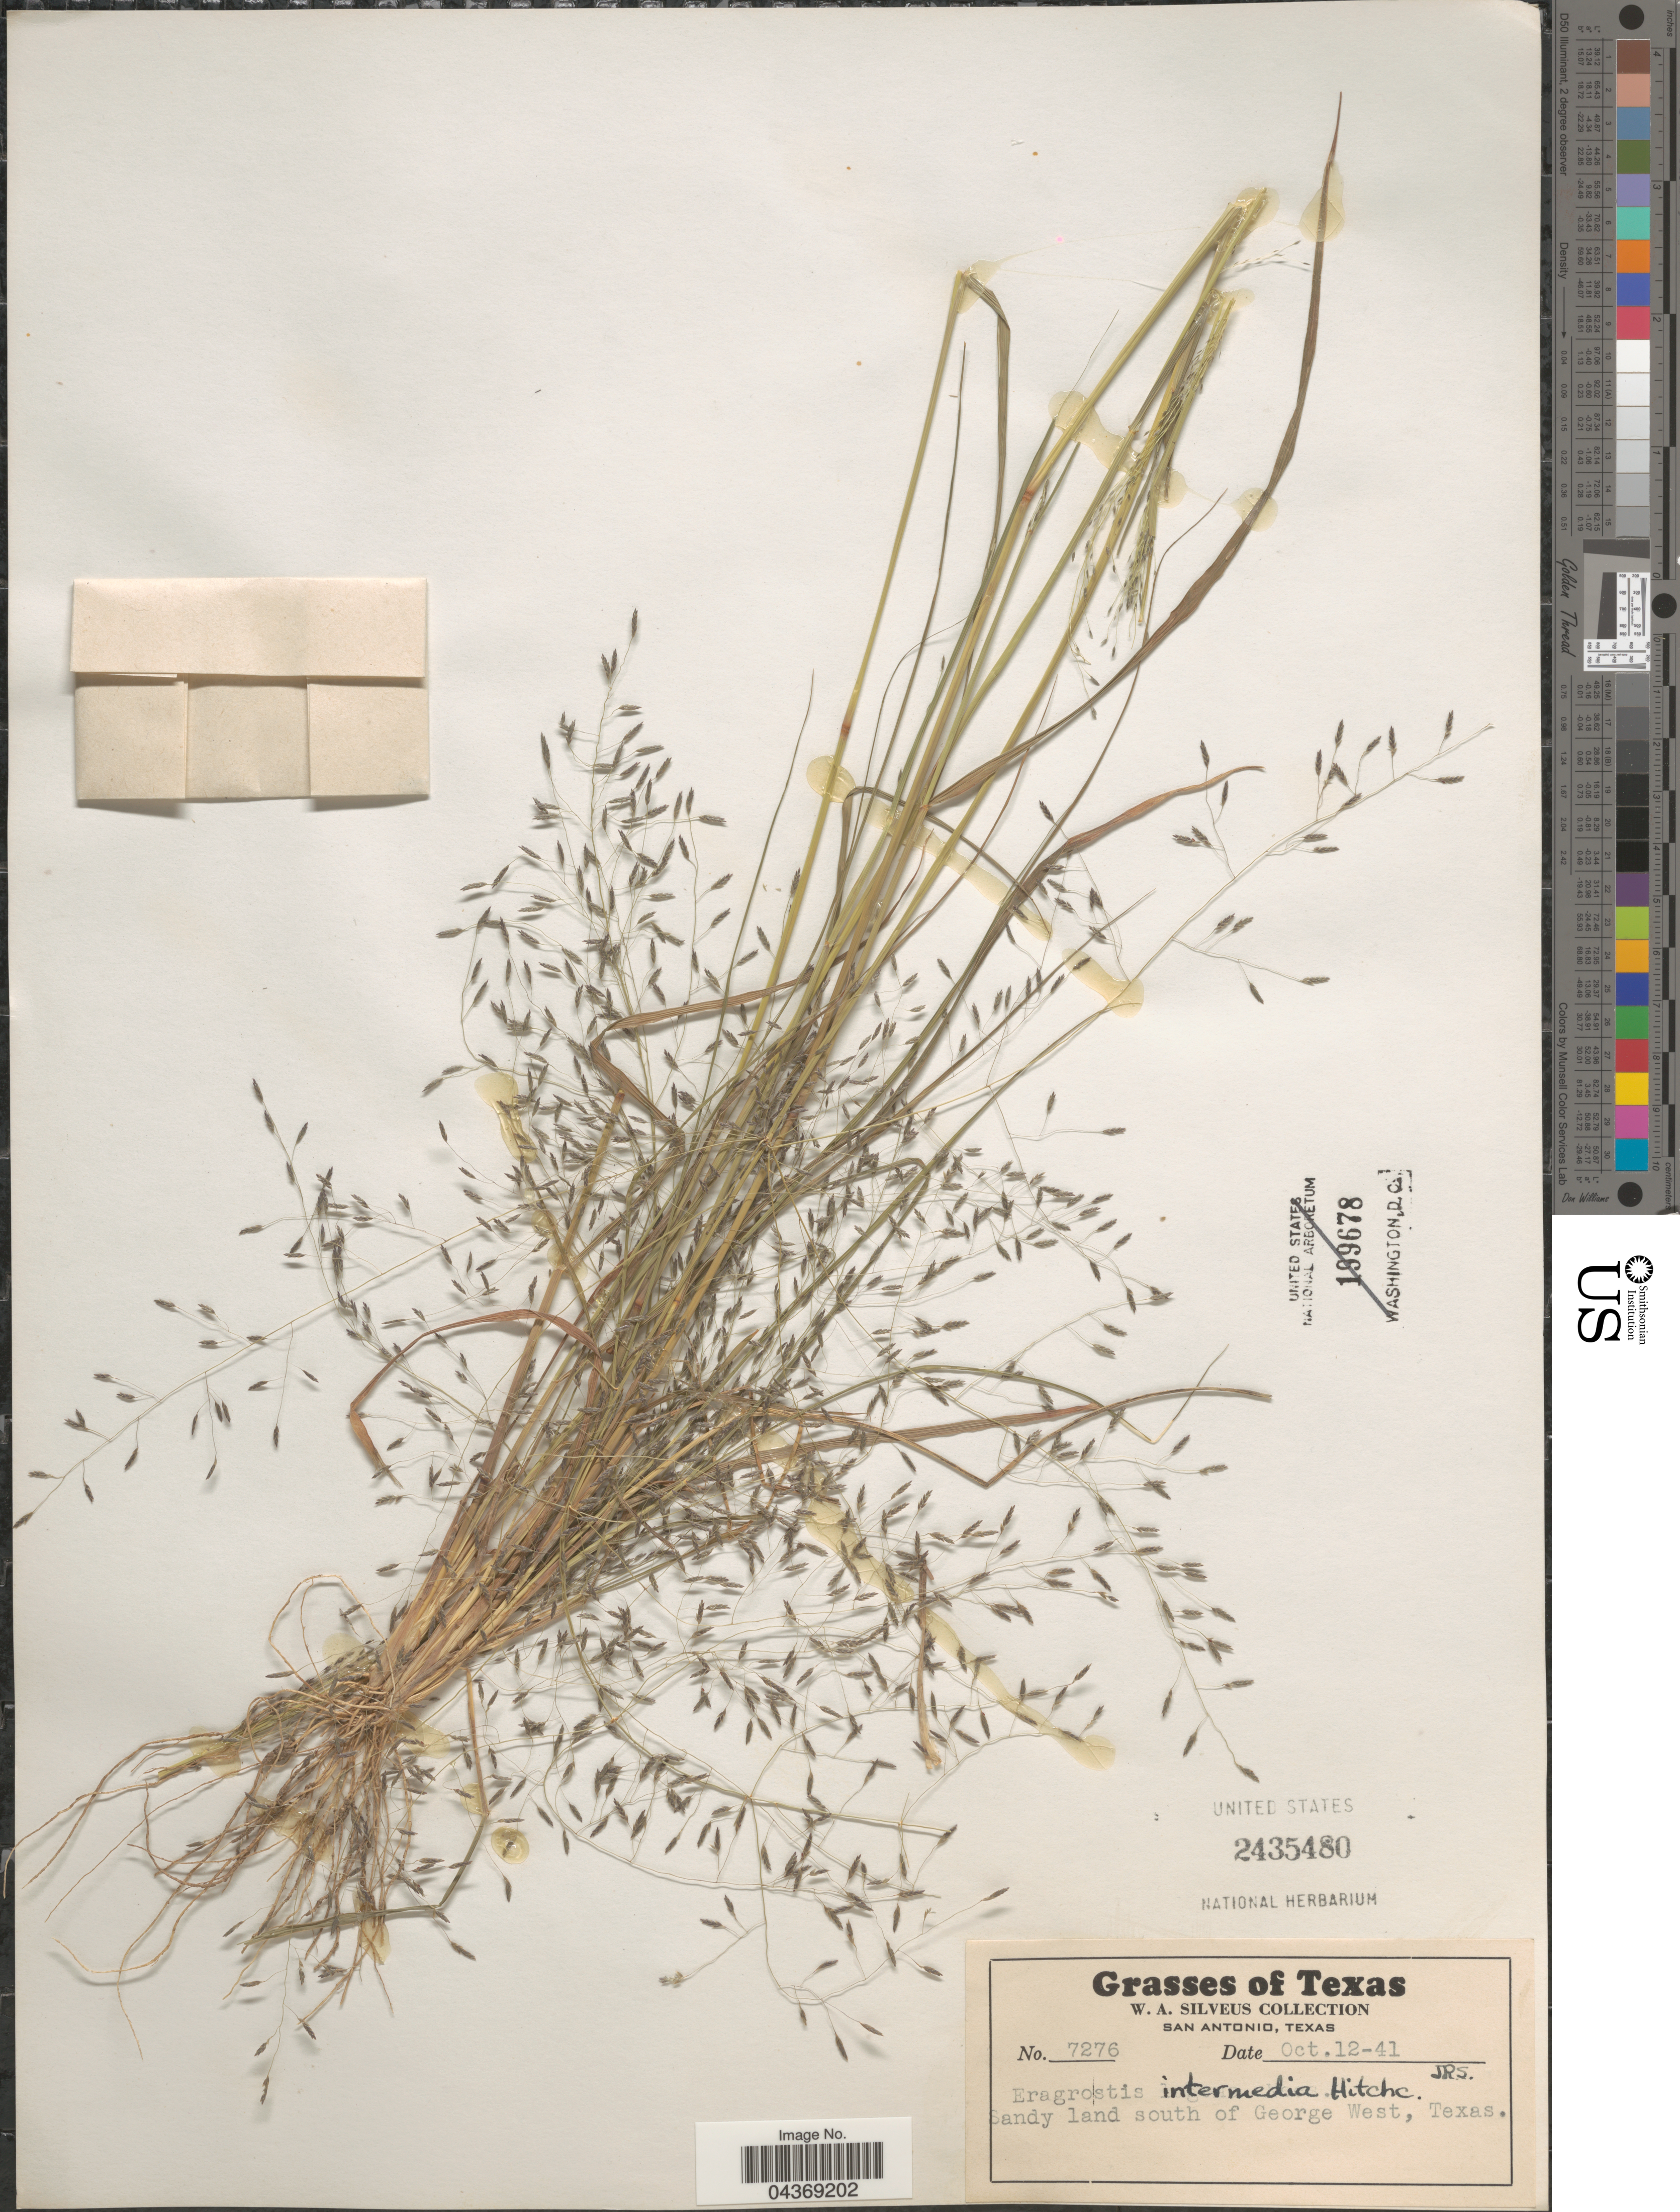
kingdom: Plantae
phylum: Tracheophyta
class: Liliopsida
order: Poales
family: Poaceae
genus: Eragrostis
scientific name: Eragrostis intermedia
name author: Hitchc.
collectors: W. Silveus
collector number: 7276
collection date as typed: Transcribed d/m/y: 12/10/41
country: United States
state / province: Texas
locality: Sandy land south of George West.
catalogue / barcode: US 2435480